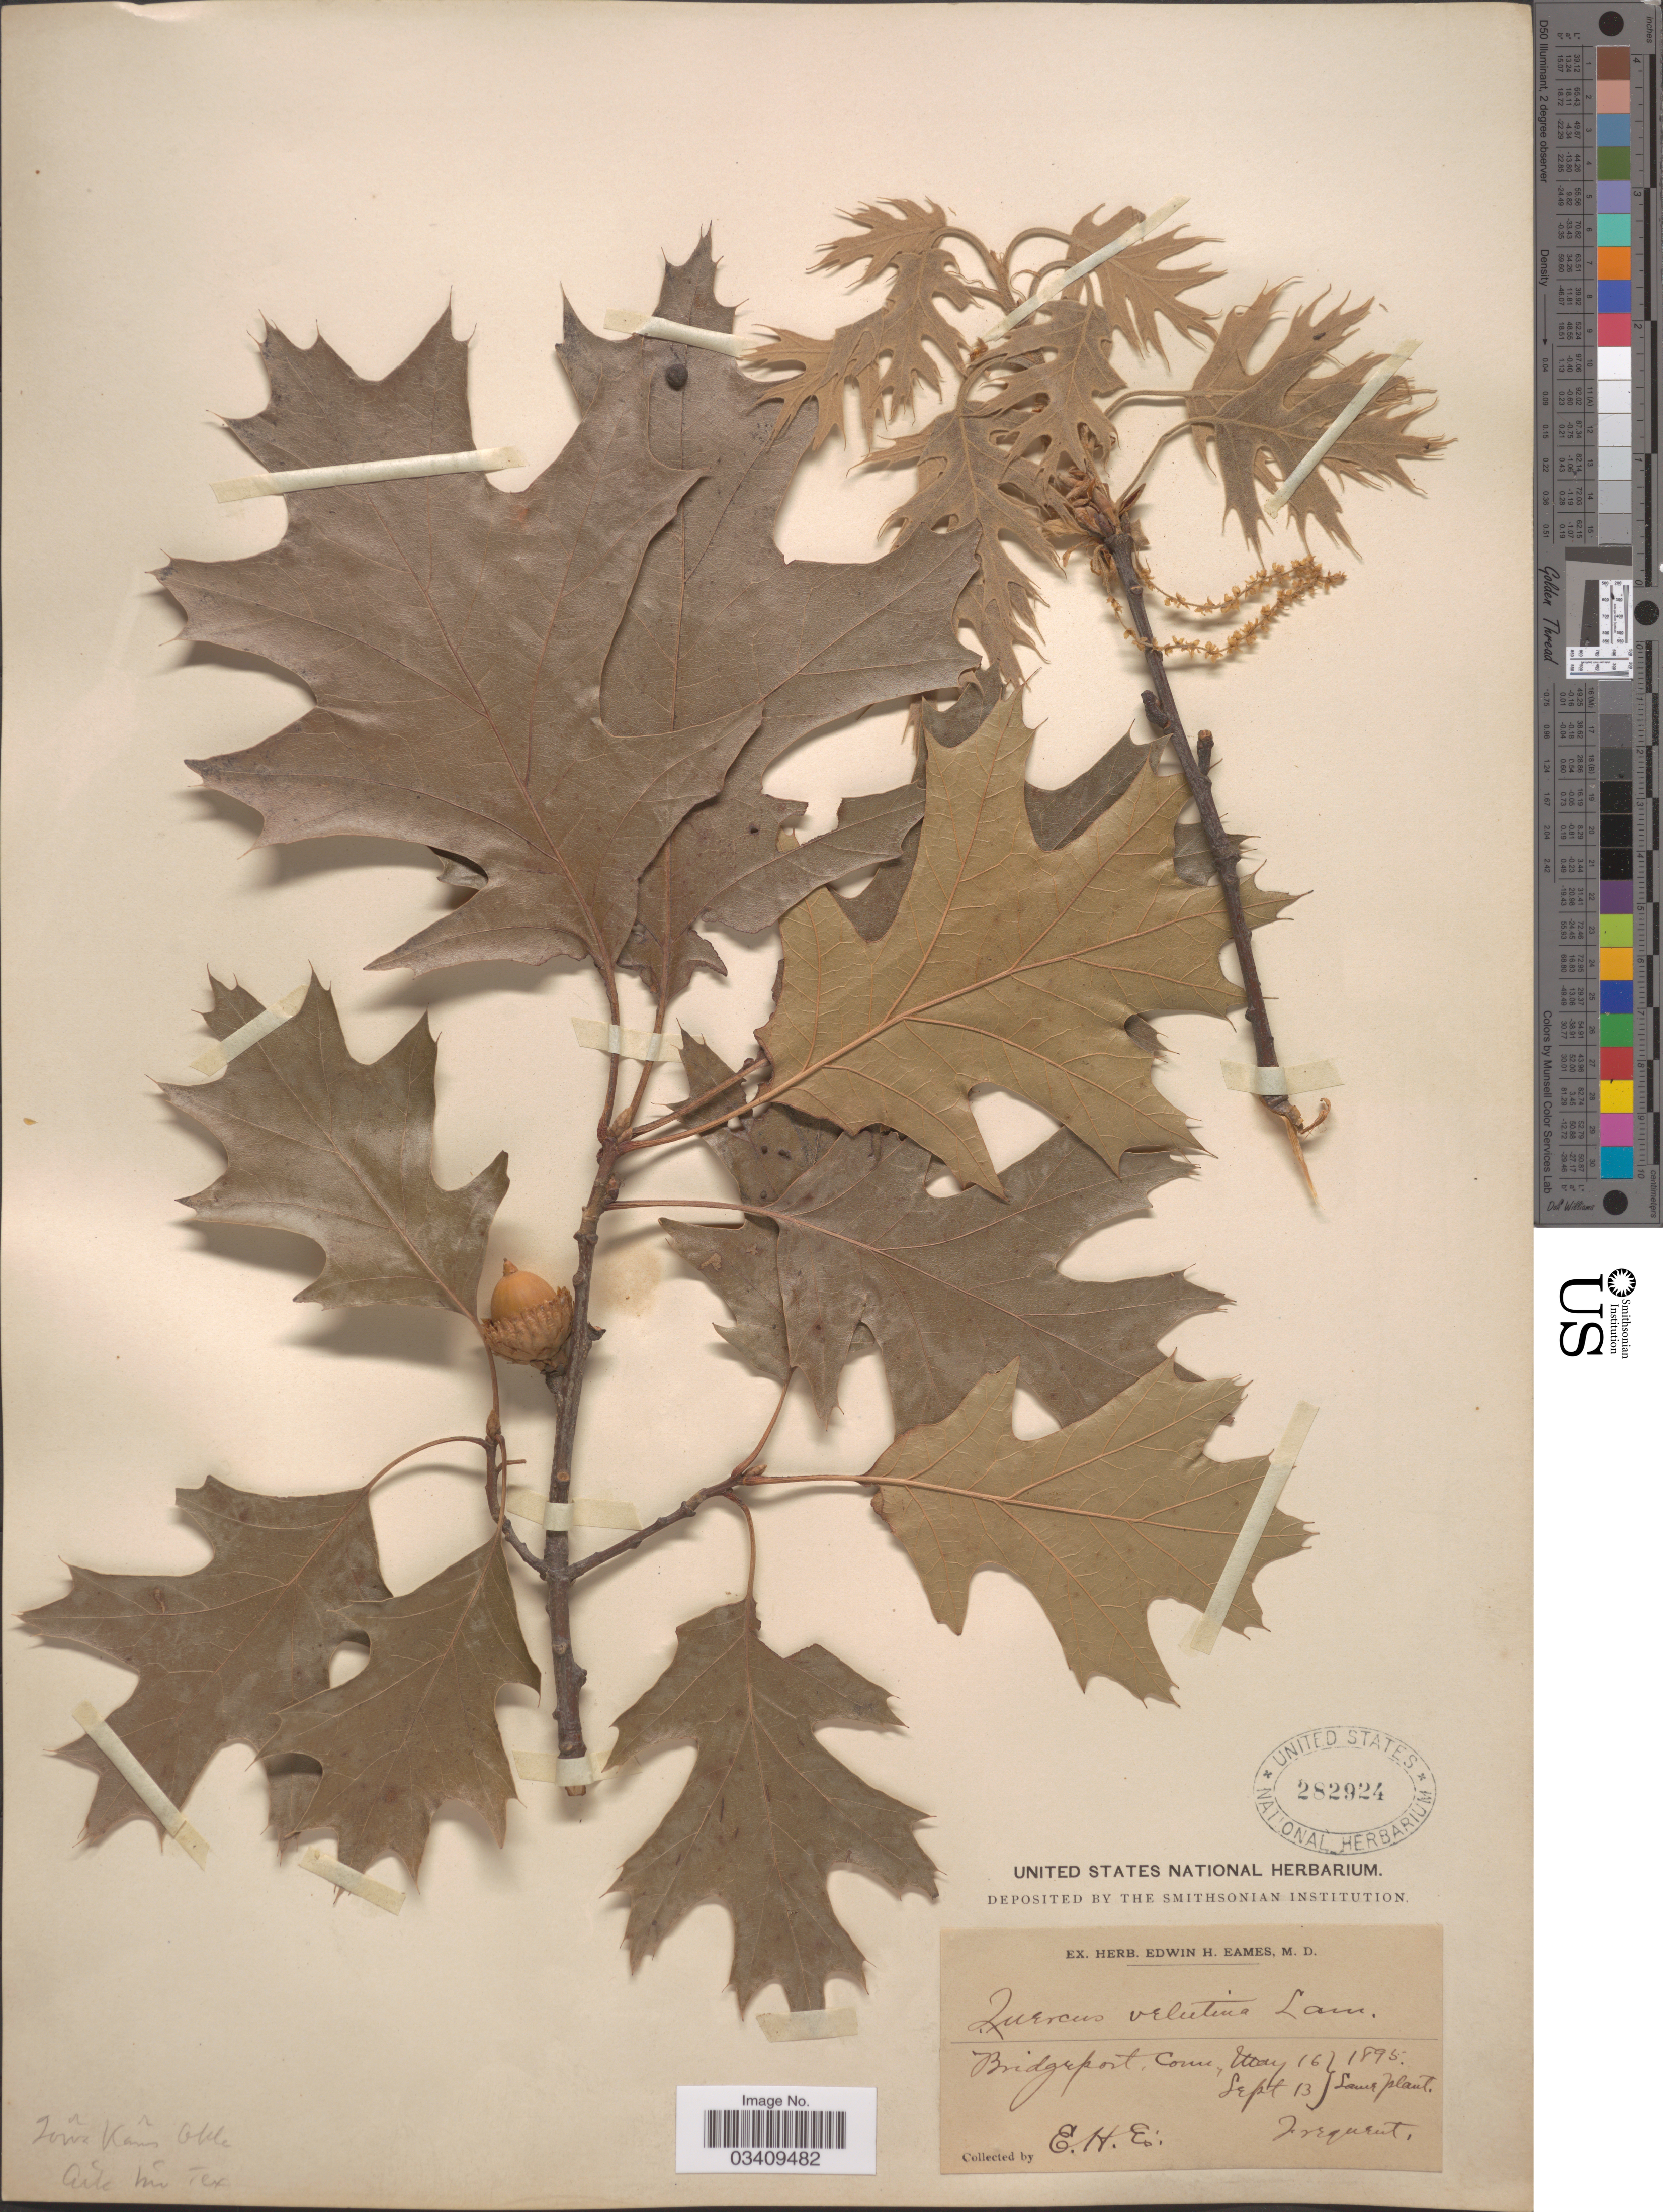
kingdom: Plantae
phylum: Tracheophyta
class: Magnoliopsida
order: Fagales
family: Fagaceae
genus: Quercus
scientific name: Quercus velutina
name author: Lam.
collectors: E. H. Eames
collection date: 1895-05-16/1895-09-13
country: United States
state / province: Connecticut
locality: Bridgeport.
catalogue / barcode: US 282924